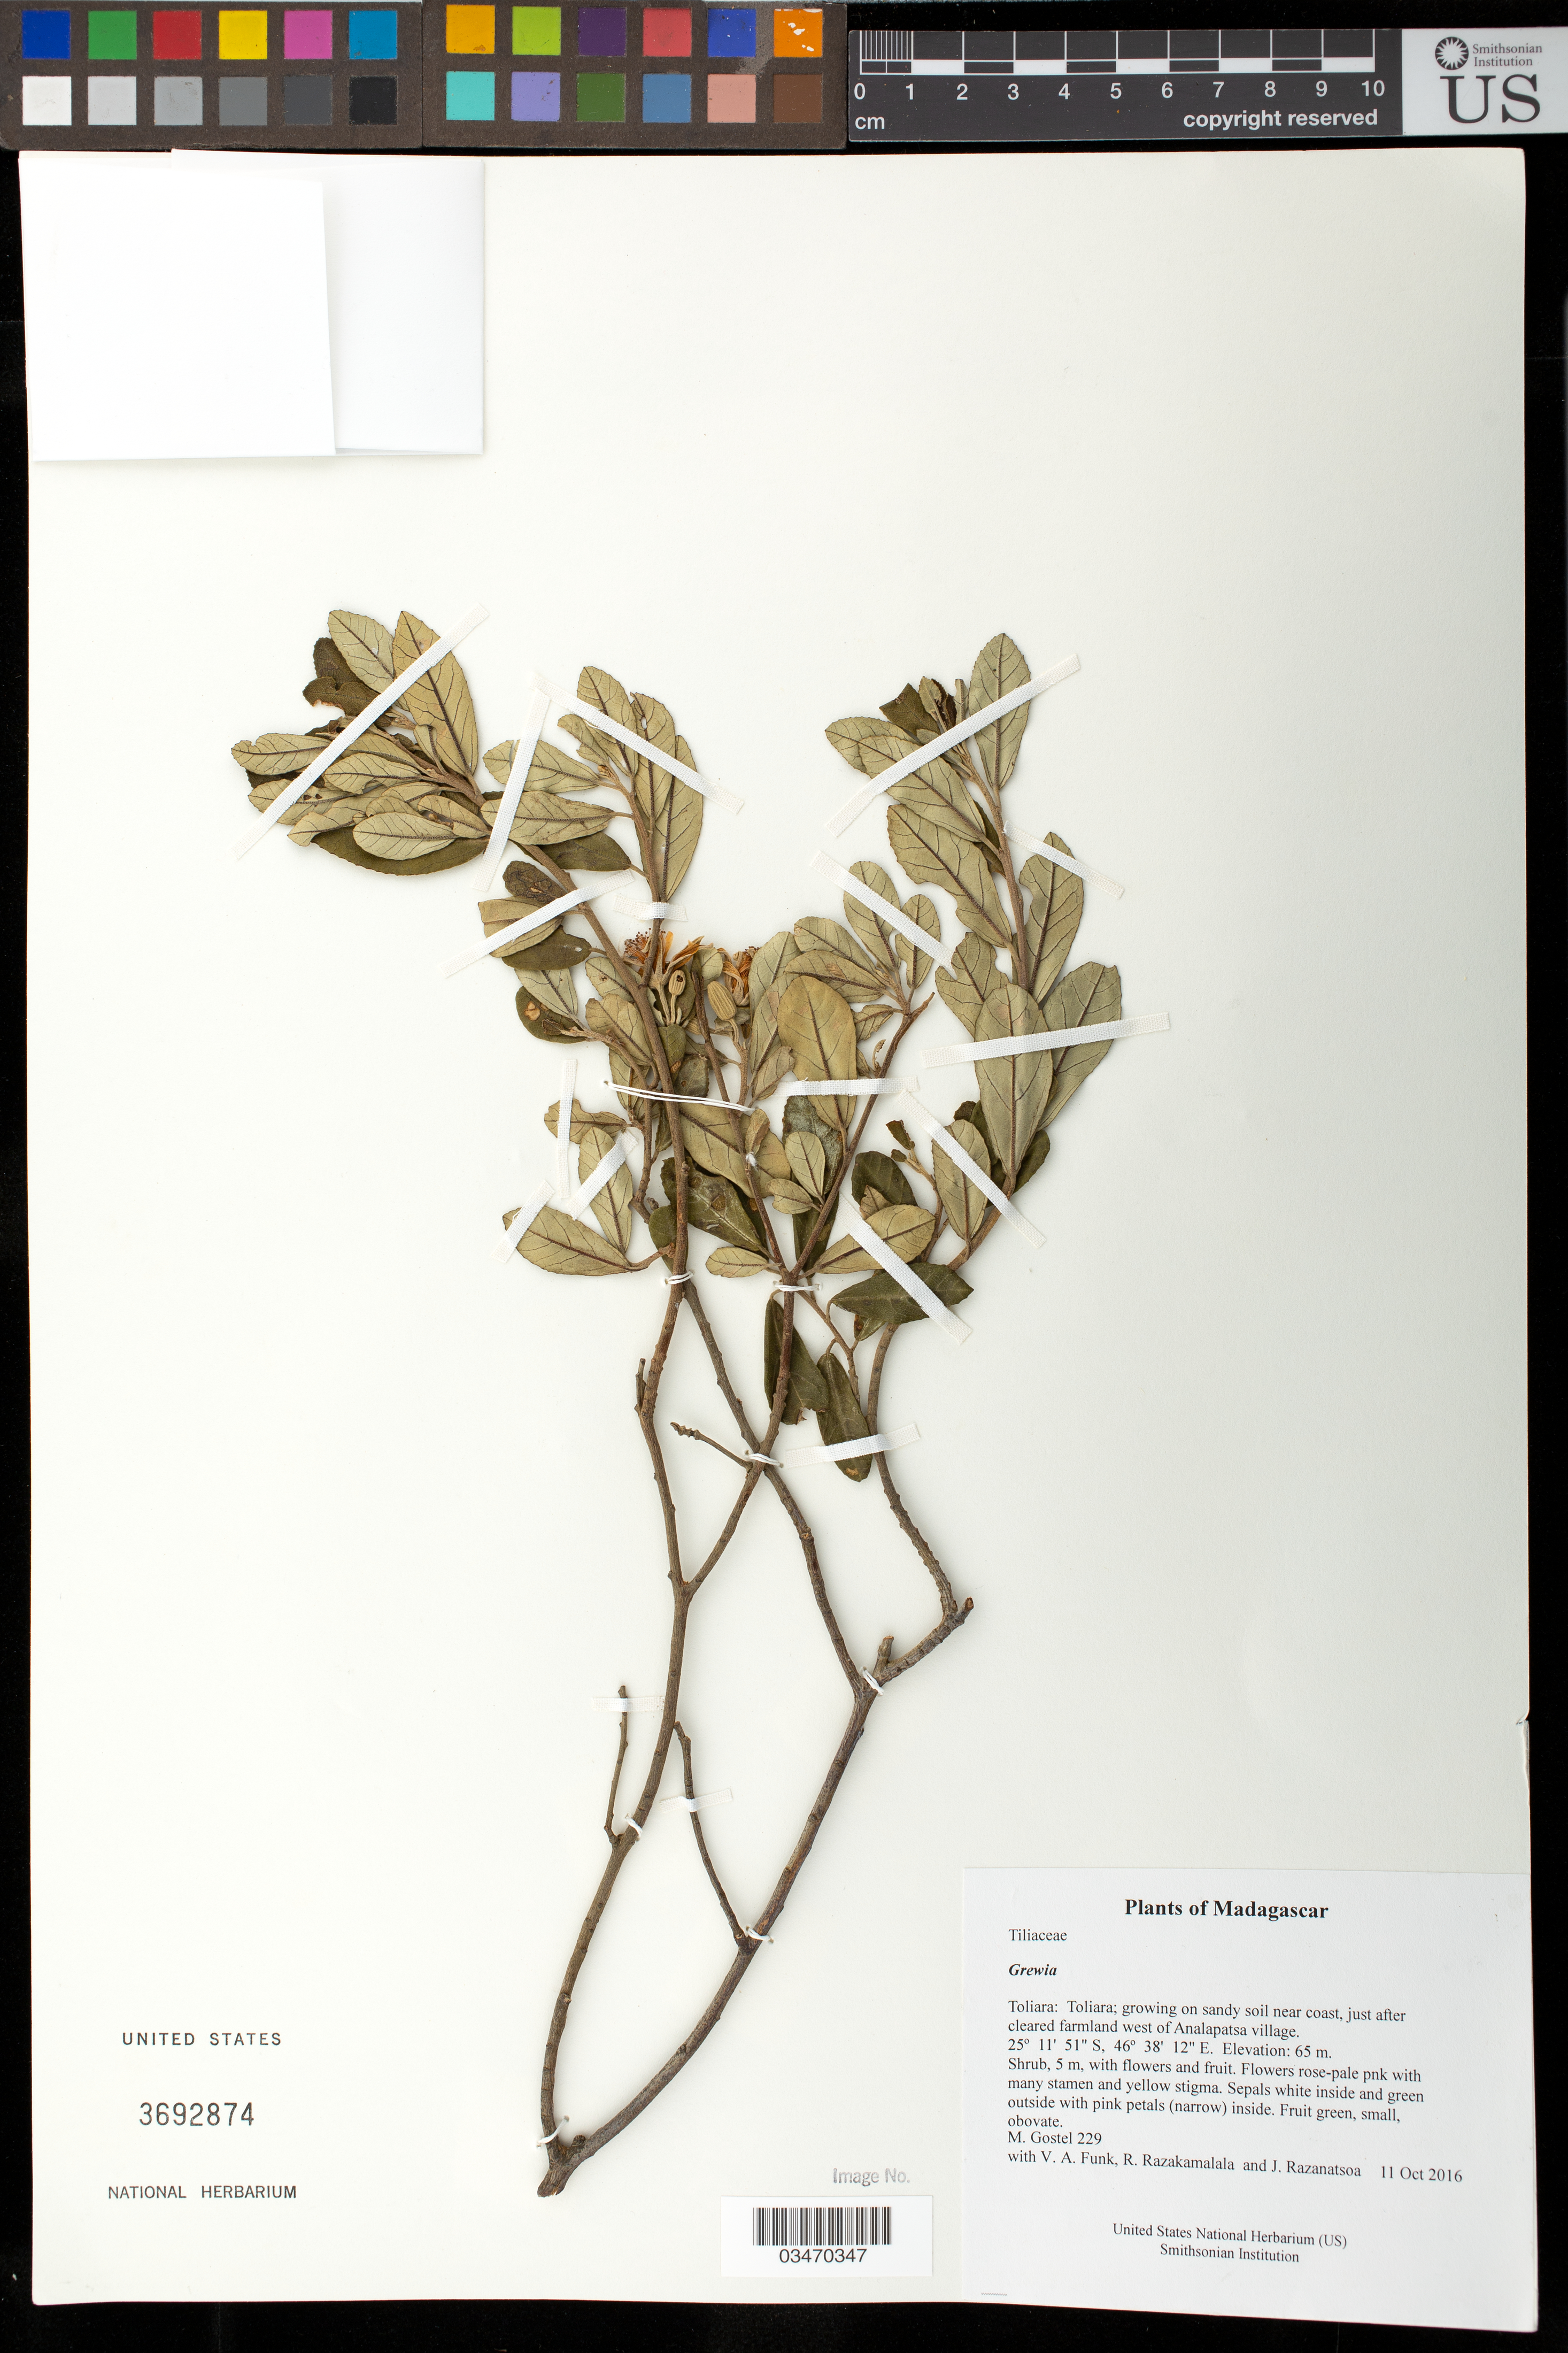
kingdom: Plantae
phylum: Tracheophyta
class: Magnoliopsida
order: Malvales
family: Malvaceae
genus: Grewia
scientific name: Grewia pulverulenta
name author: R. Vig.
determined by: Jourdain-Fievet, L.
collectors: V. Funk, R. Razakamalala & J. Razanatsoa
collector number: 229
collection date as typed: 11 Oct 2016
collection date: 2016-10-11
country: Madagascar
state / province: Androy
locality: Toliara; growing on sandy soil near coast, just after cleared farmland west of Analapatsa village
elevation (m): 65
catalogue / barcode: US 3692874